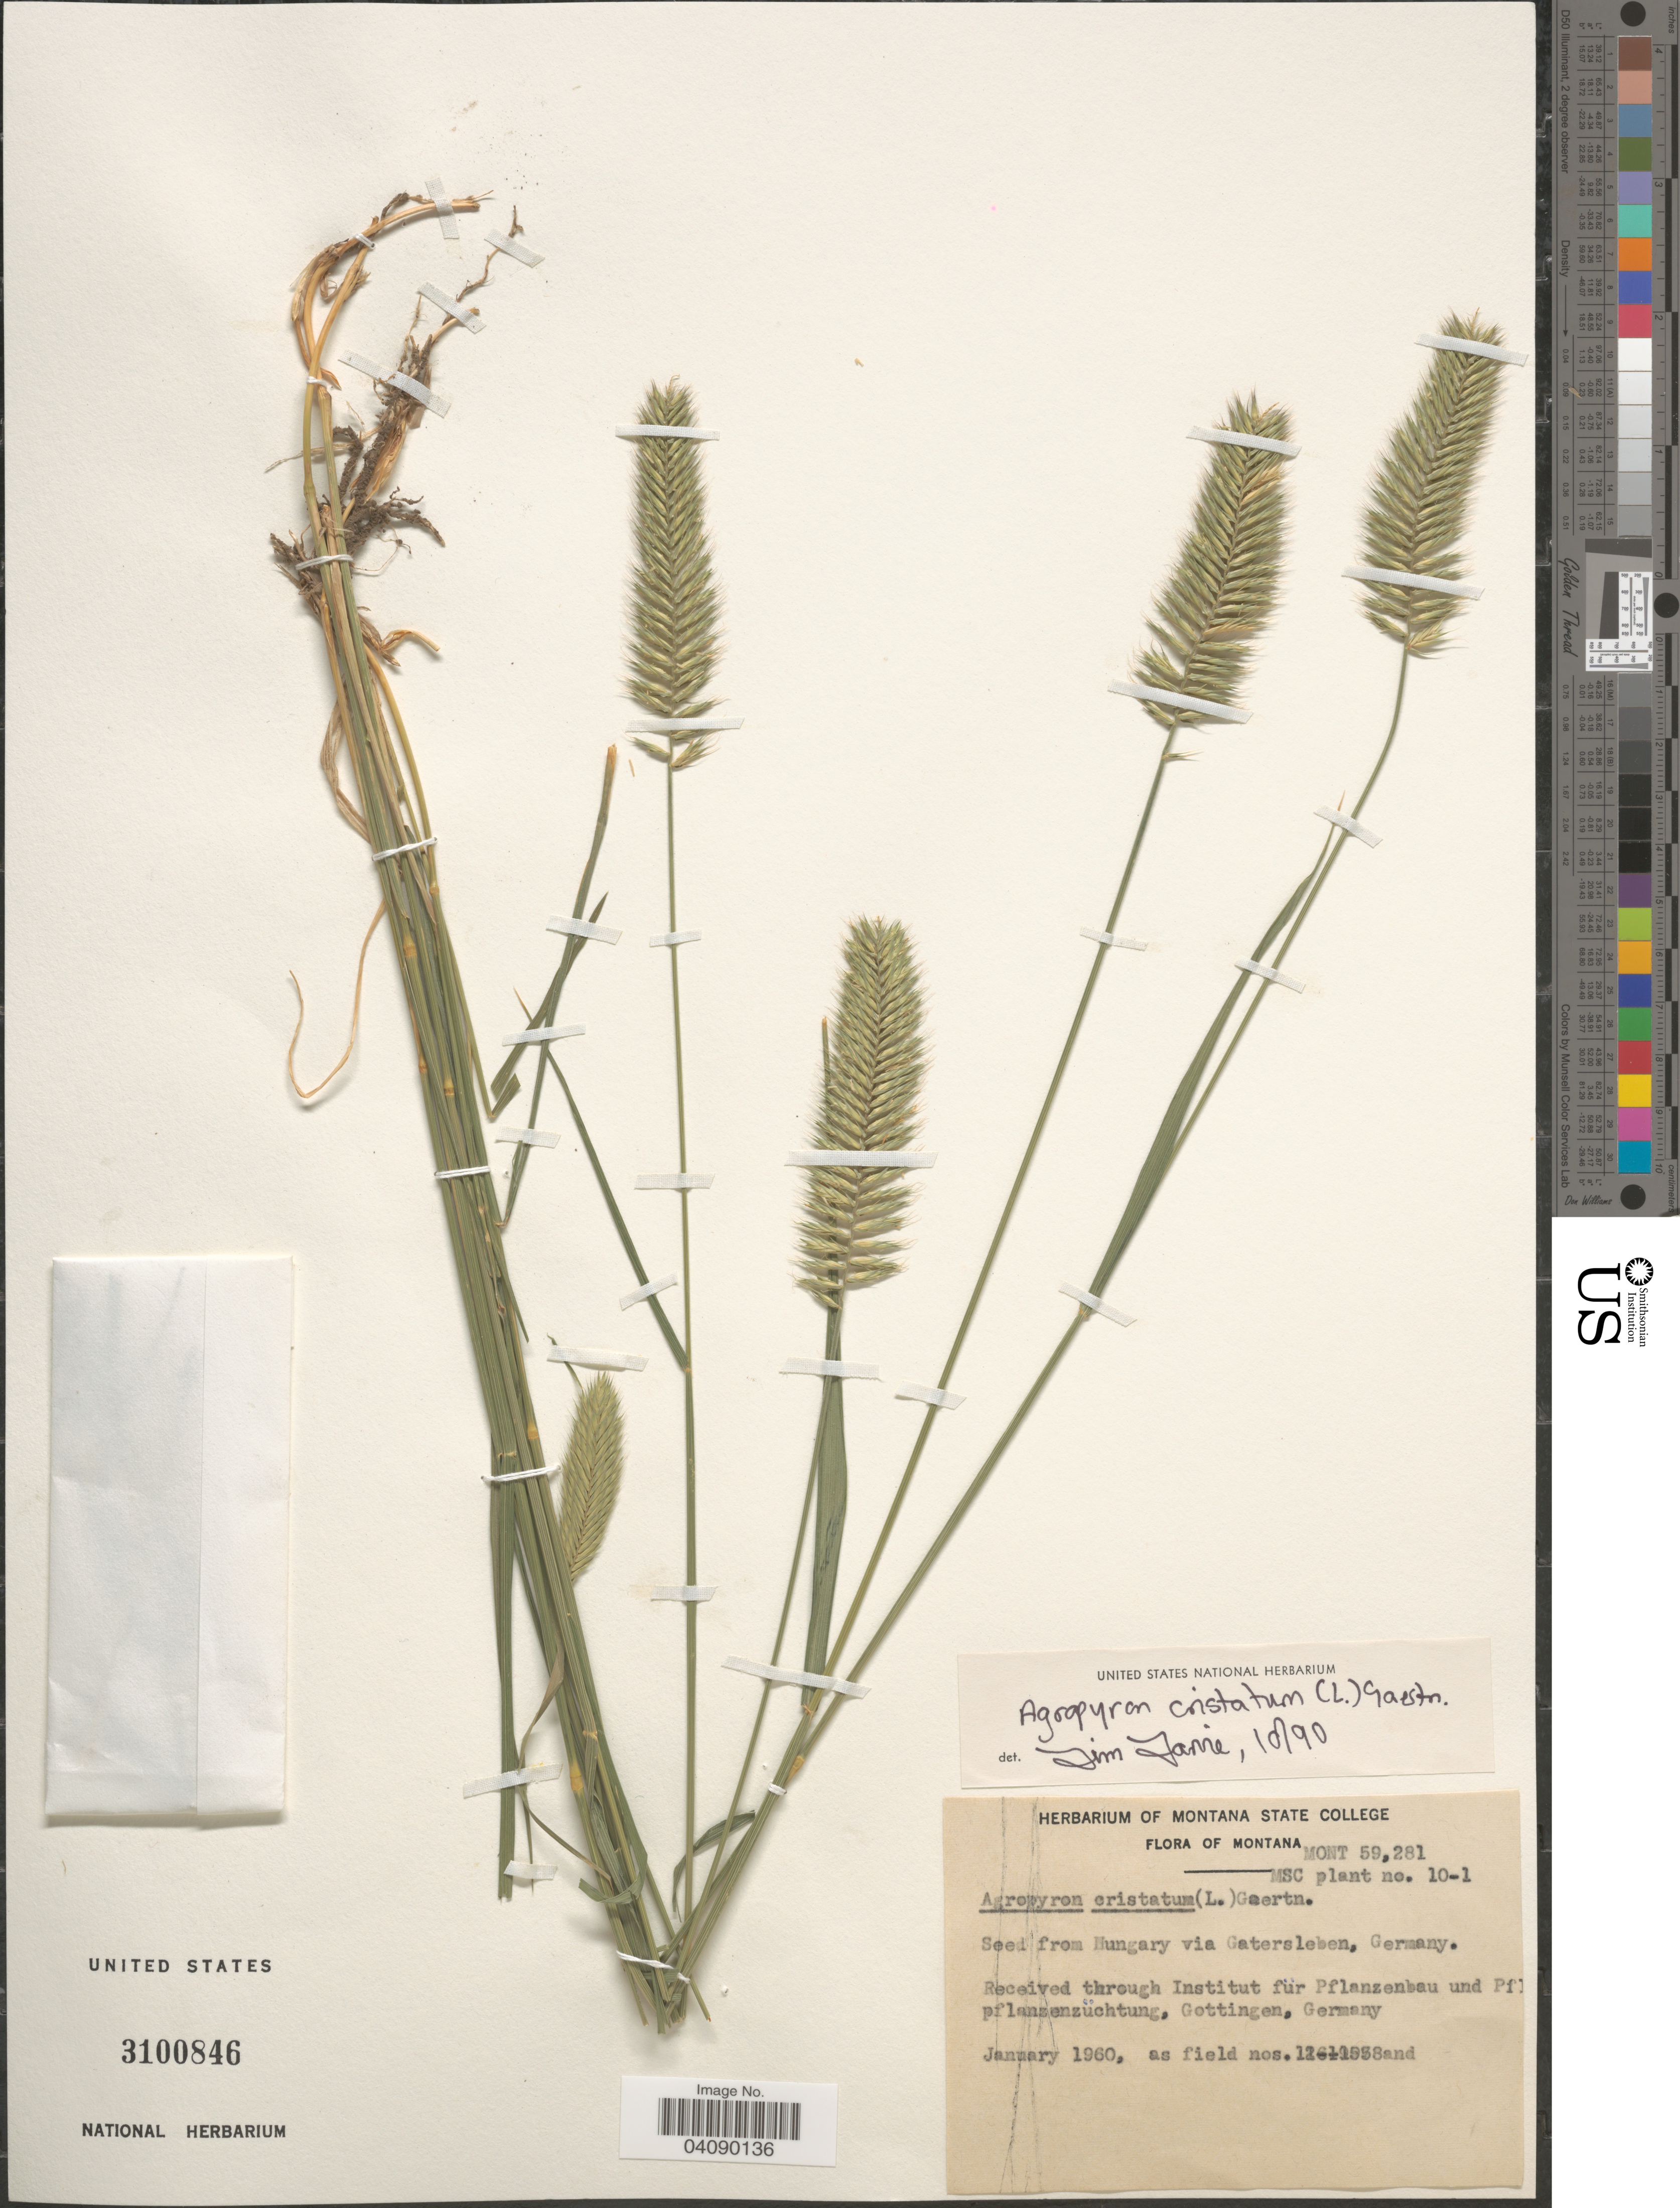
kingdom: Plantae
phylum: Tracheophyta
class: Liliopsida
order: Poales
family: Poaceae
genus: Agropyron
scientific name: Agropyron cristatum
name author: (L.) Gaertn.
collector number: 10-1?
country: United States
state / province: Montana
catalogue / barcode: US 3100846